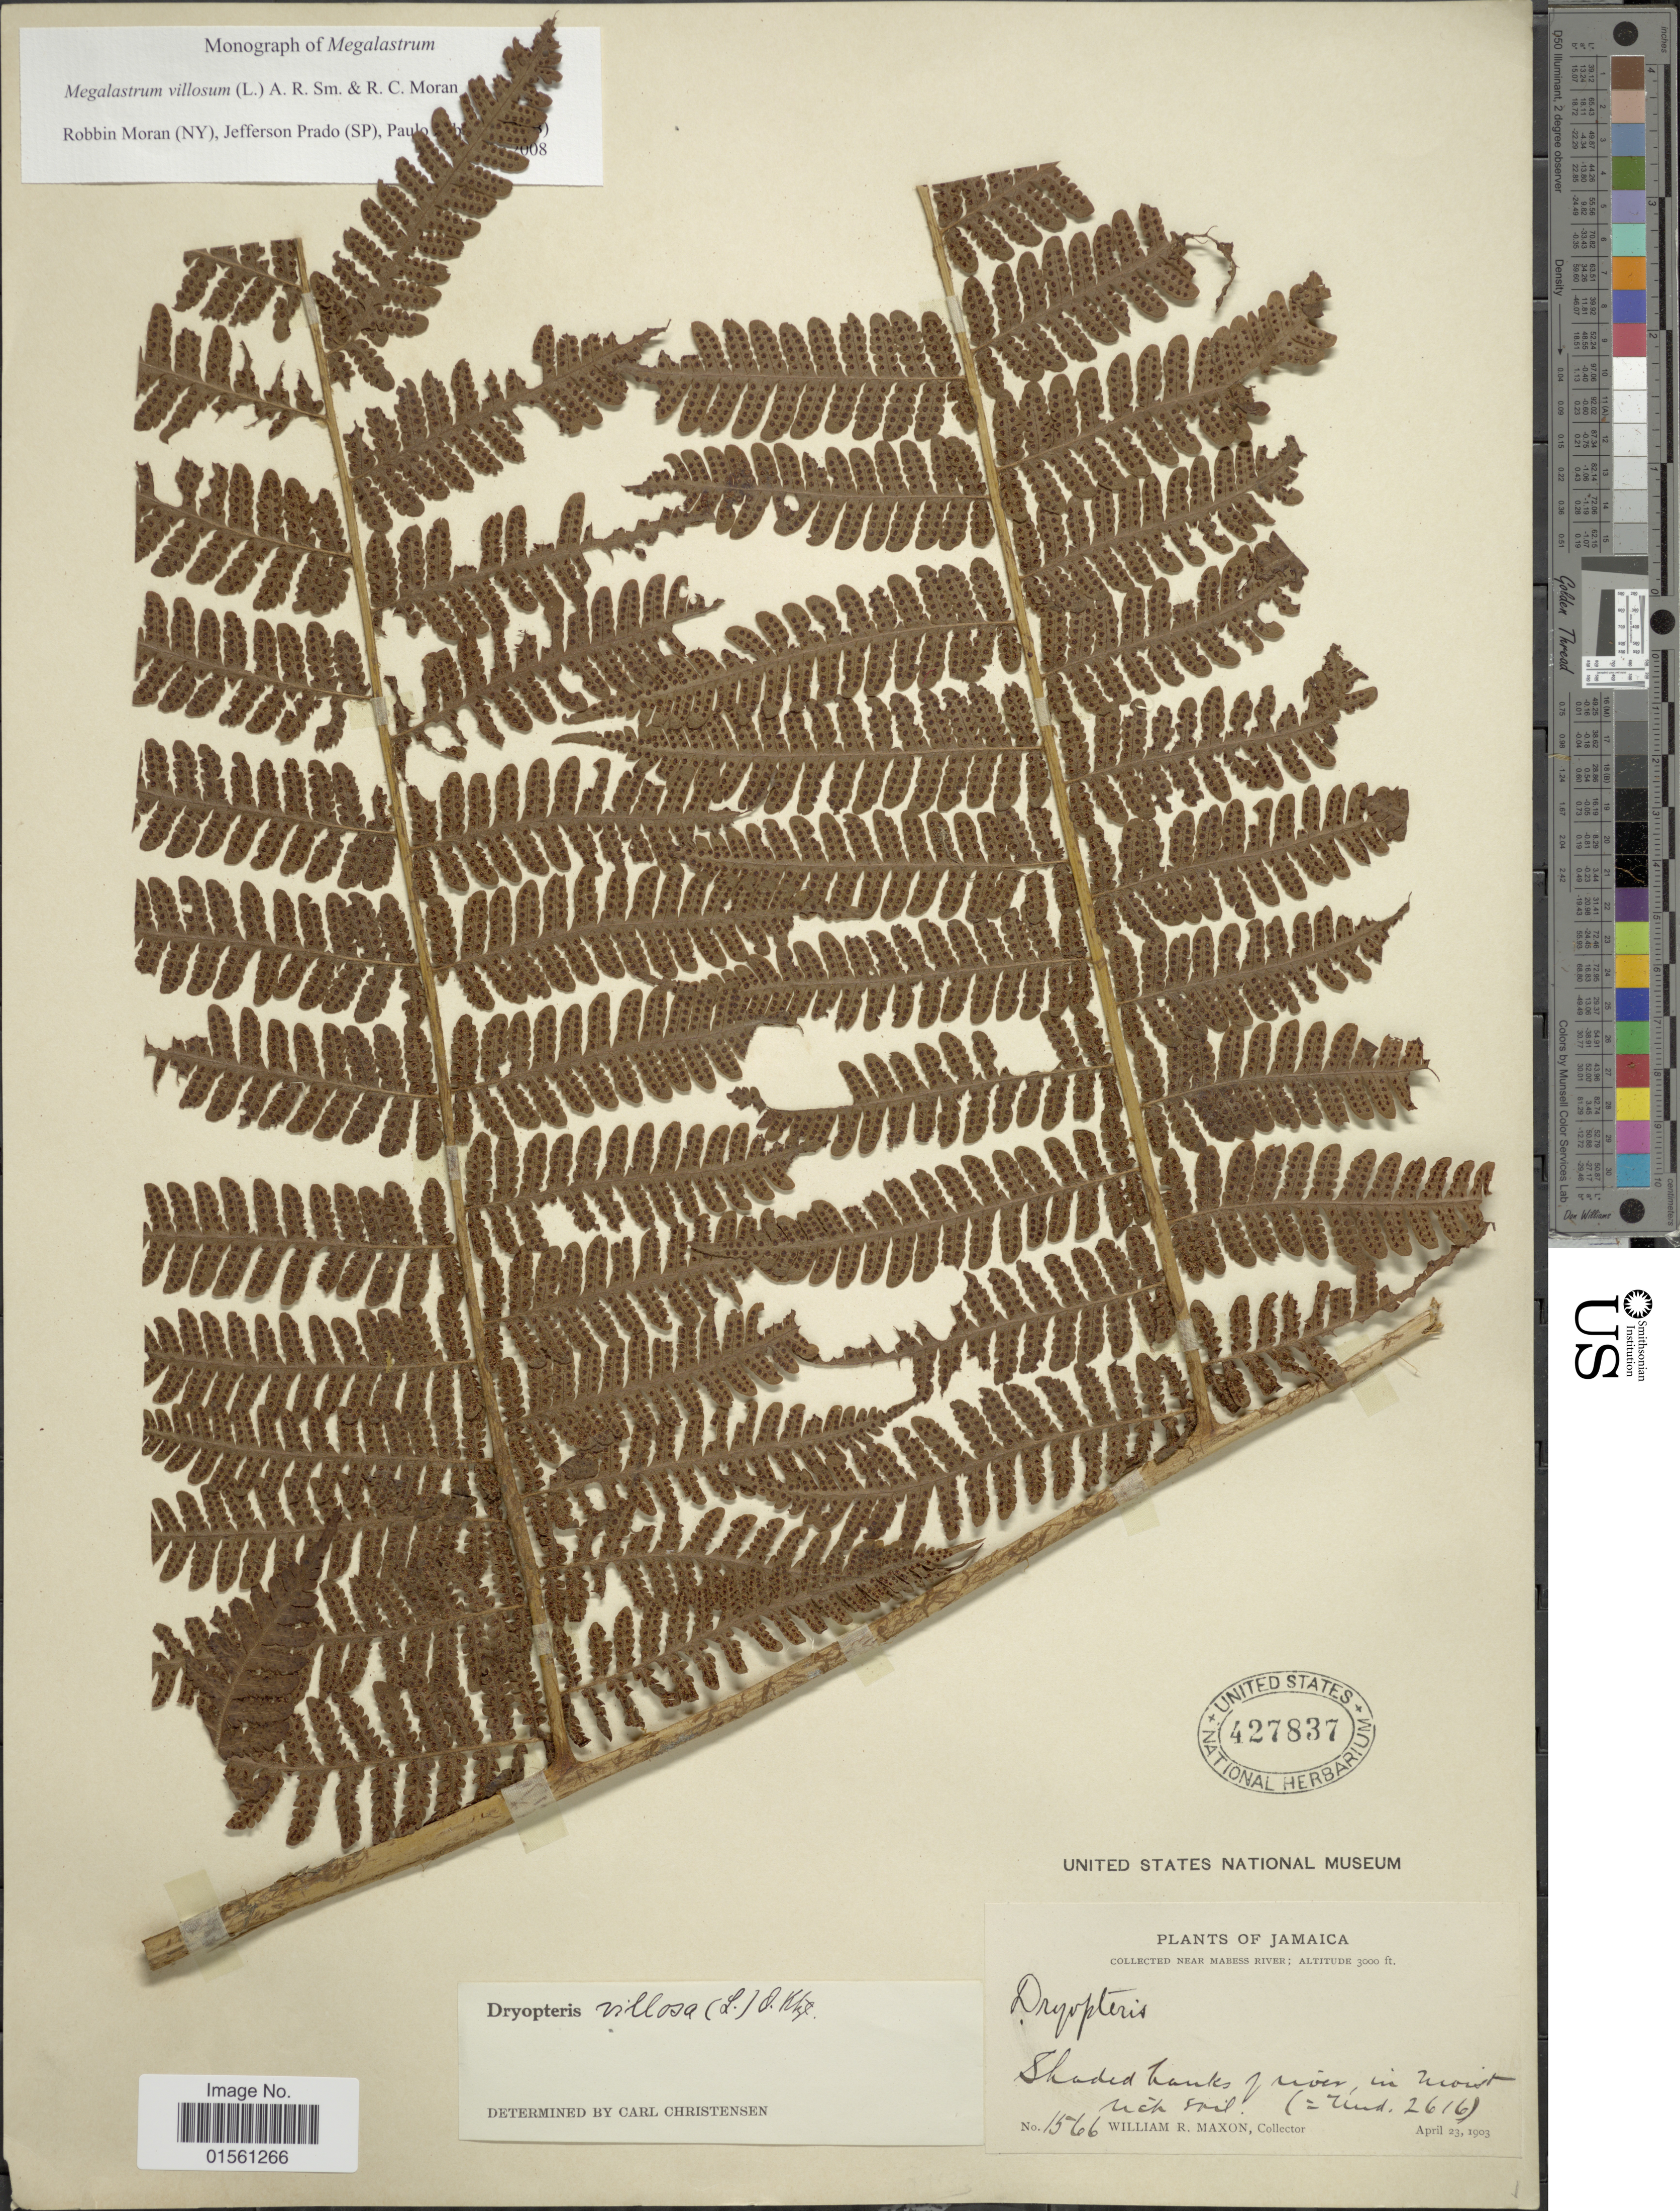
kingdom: Plantae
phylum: Tracheophyta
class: Polypodiopsida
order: Polypodiales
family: Dryopteridaceae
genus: Megalastrum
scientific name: Megalastrum villosum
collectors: W. R. Maxon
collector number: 1566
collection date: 1903-04-23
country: Jamaica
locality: Near Mabes River.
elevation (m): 914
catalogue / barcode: US 427837